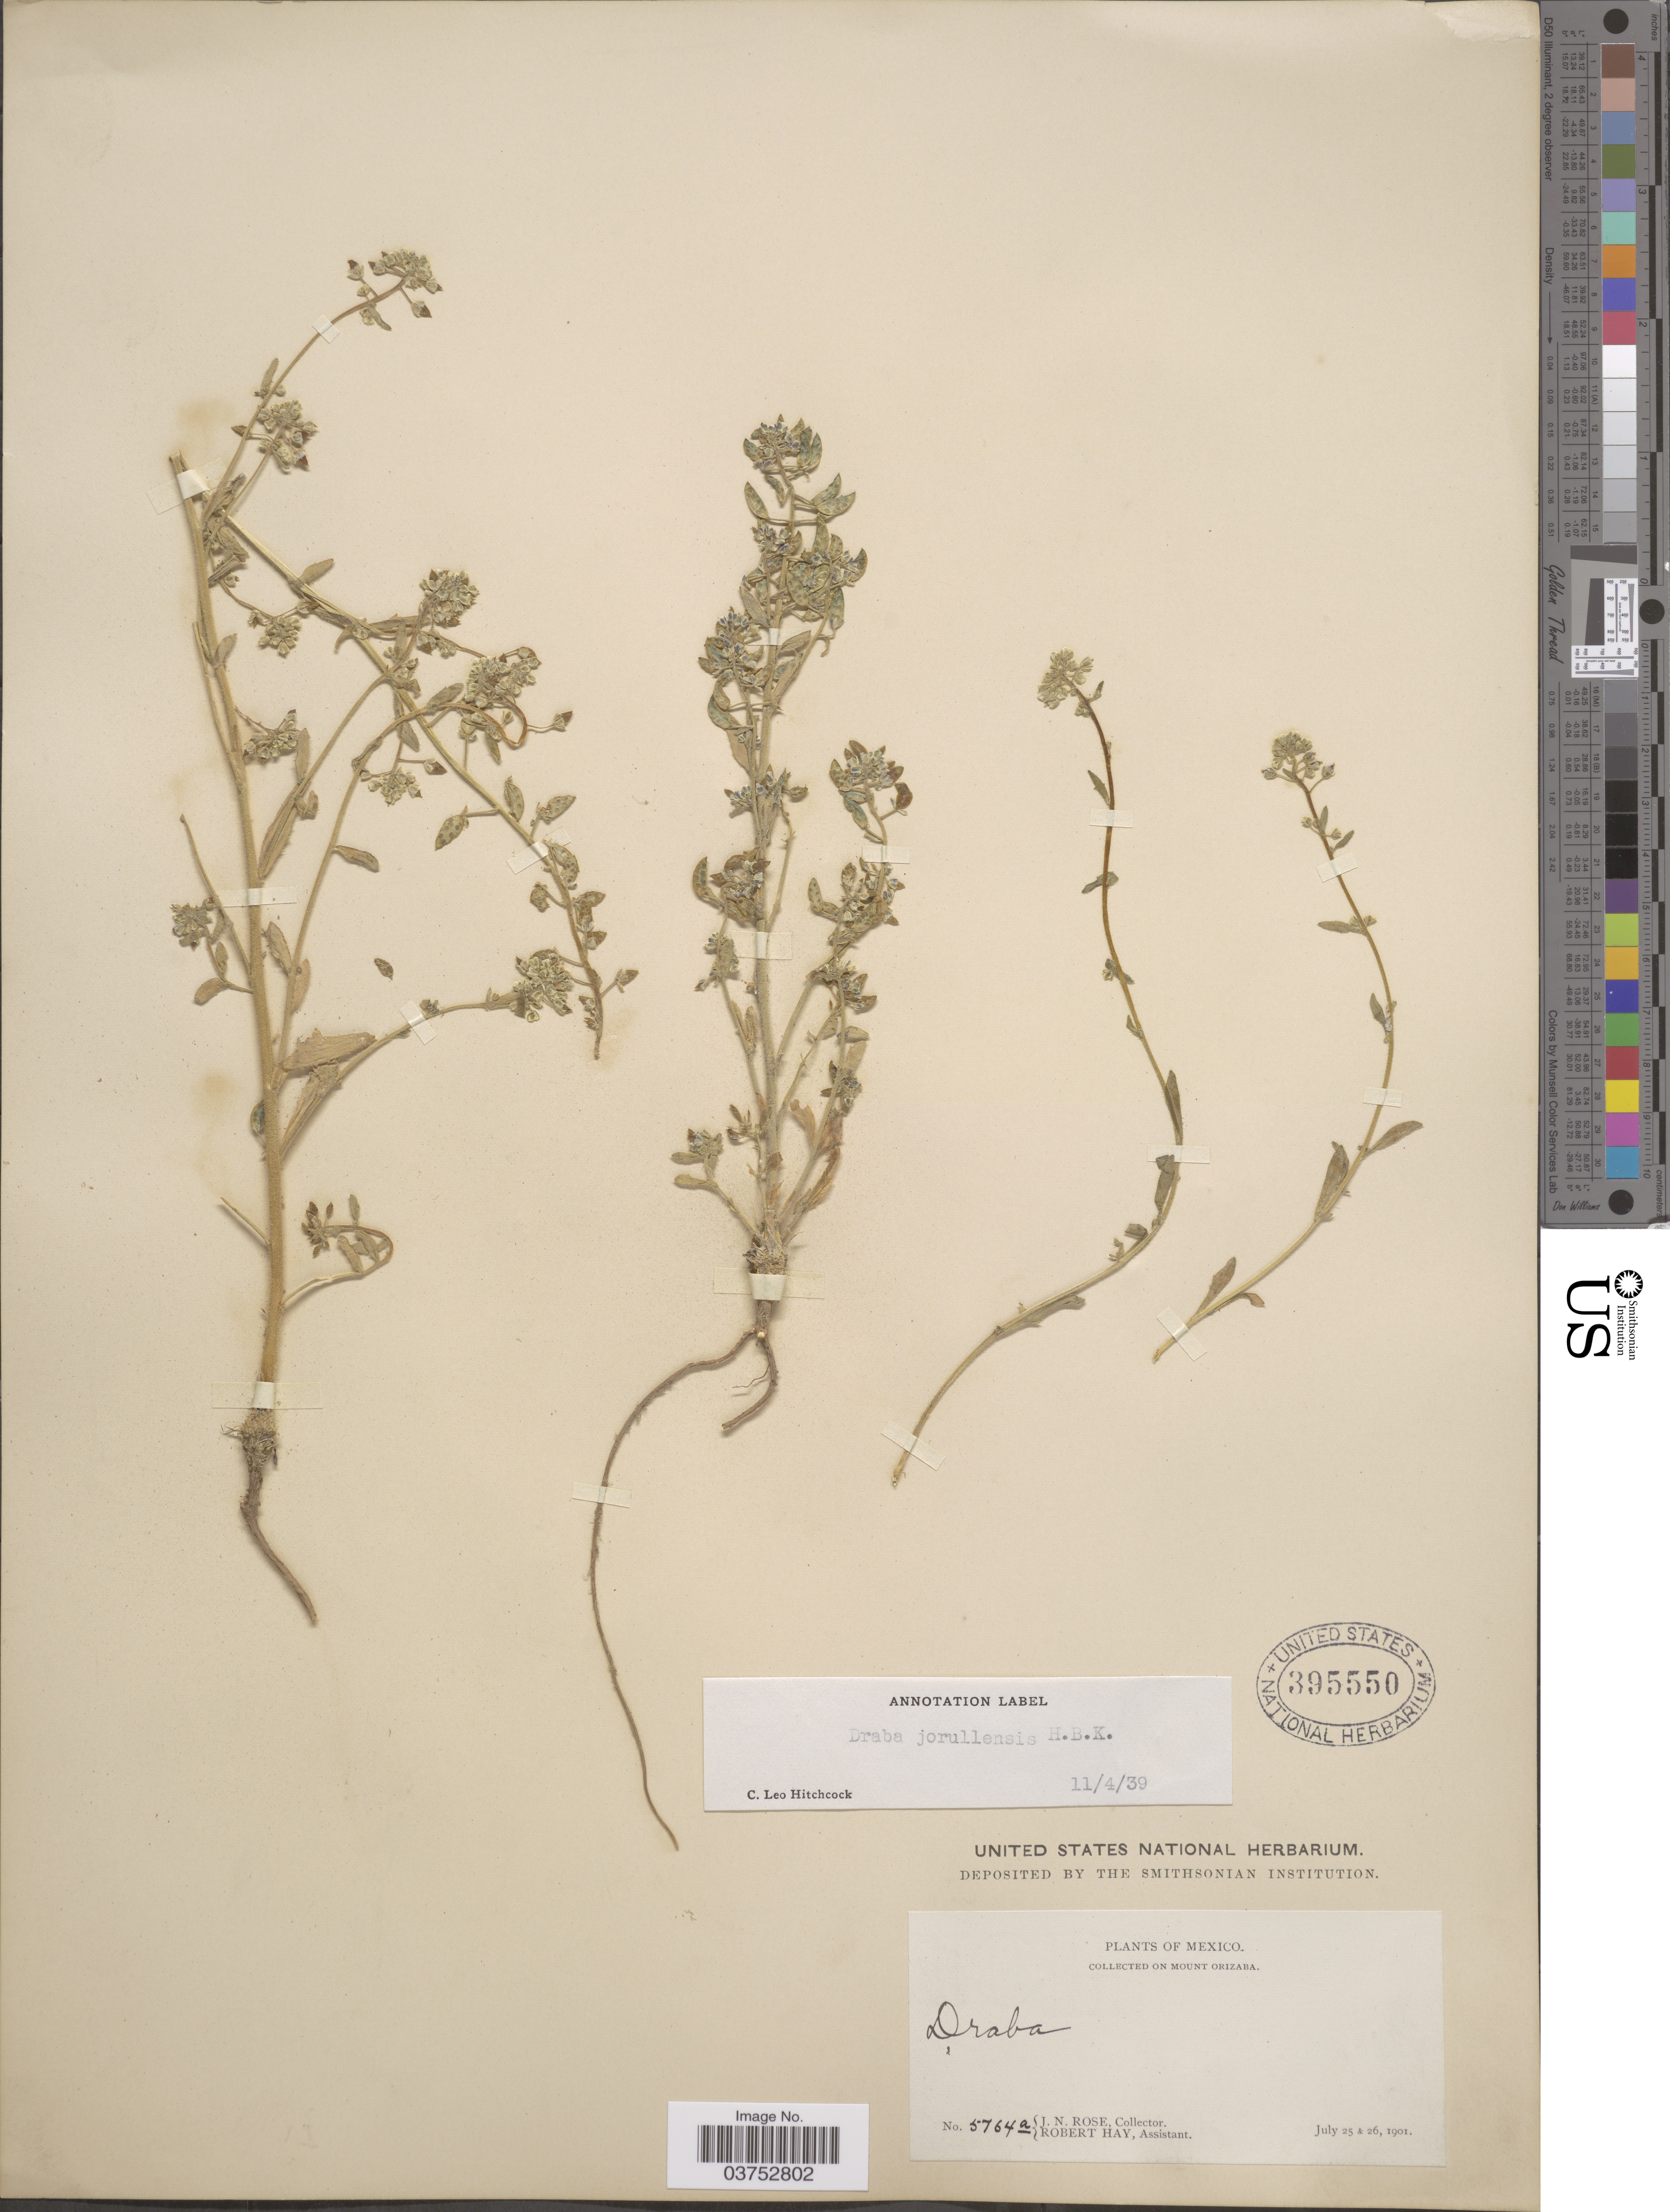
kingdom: Plantae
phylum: Tracheophyta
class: Magnoliopsida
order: Brassicales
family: Brassicaceae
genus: Draba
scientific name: Draba jorullensis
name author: Kunth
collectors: J. N. Rose & R. H. Hay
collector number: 5764a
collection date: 1901-07-25/1901-07-26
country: Mexico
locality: On Mount Orizaba.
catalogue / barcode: US 395550